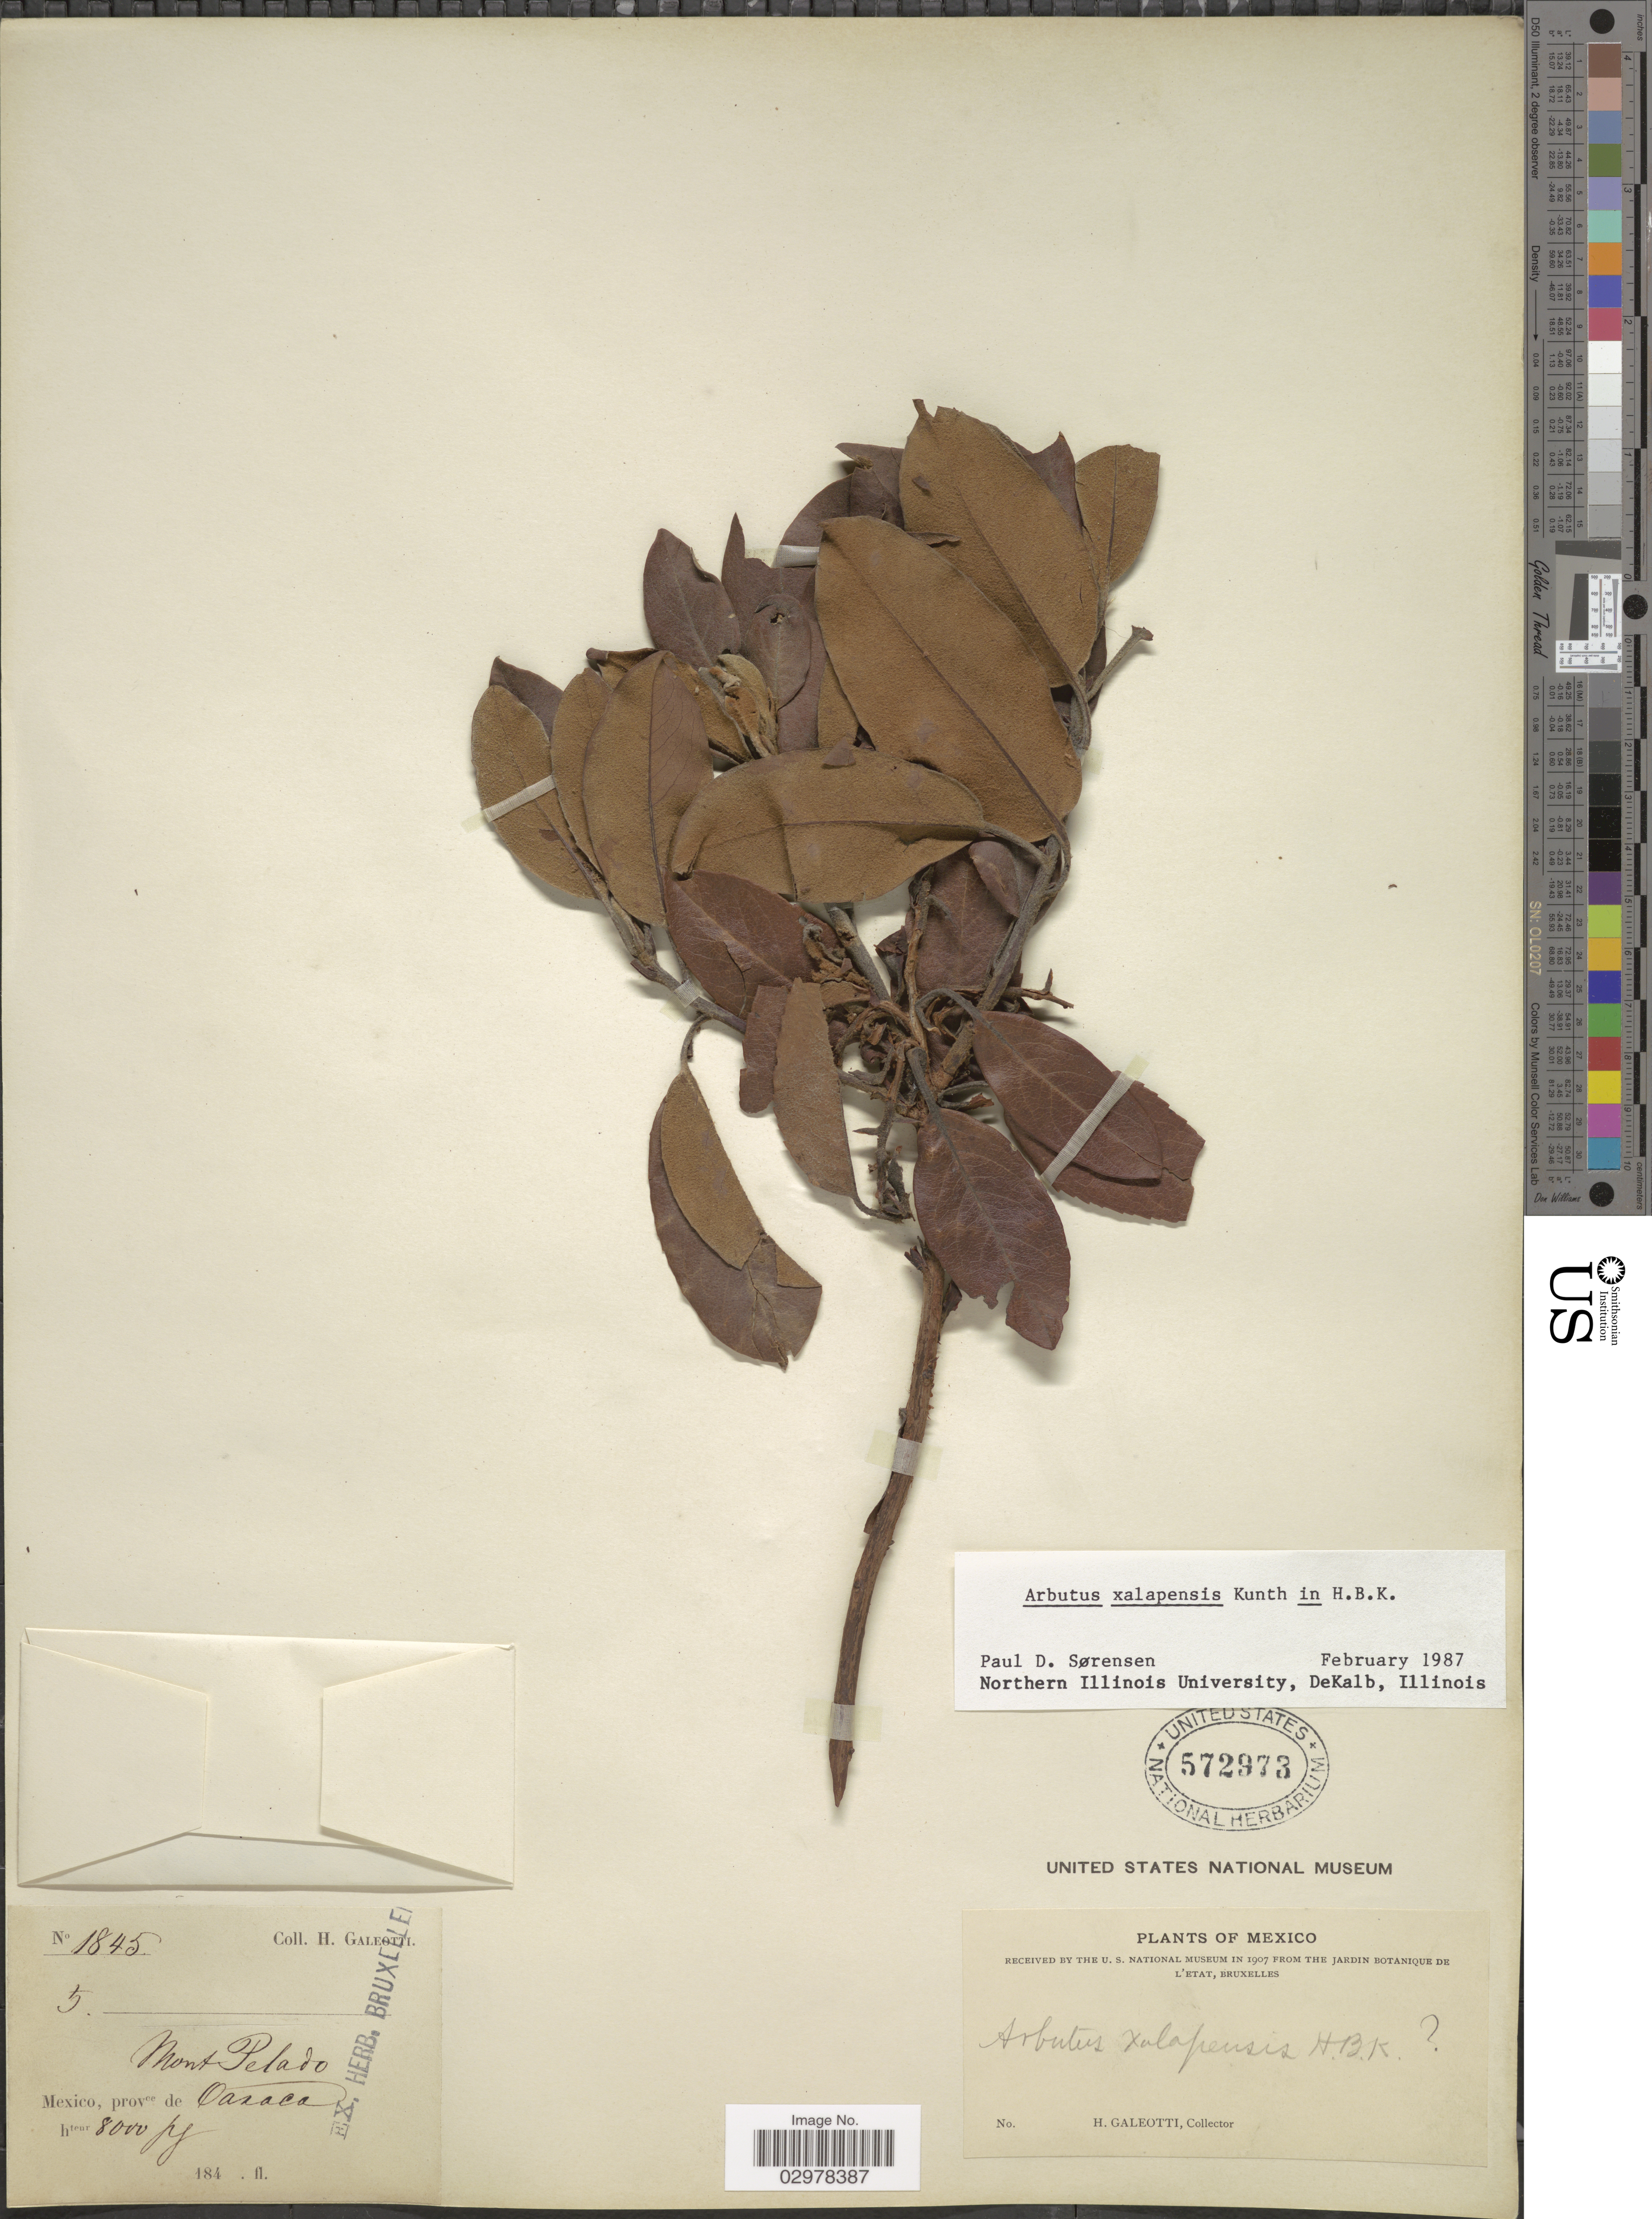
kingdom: Plantae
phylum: Tracheophyta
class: Magnoliopsida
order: Ericales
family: Ericaceae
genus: Arbutus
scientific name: Arbutus xalapensis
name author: Kunth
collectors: H. G. Galeotti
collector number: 1845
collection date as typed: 184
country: Mexico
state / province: Oaxaca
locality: Mont Pelado.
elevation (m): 2438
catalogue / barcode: US 572973